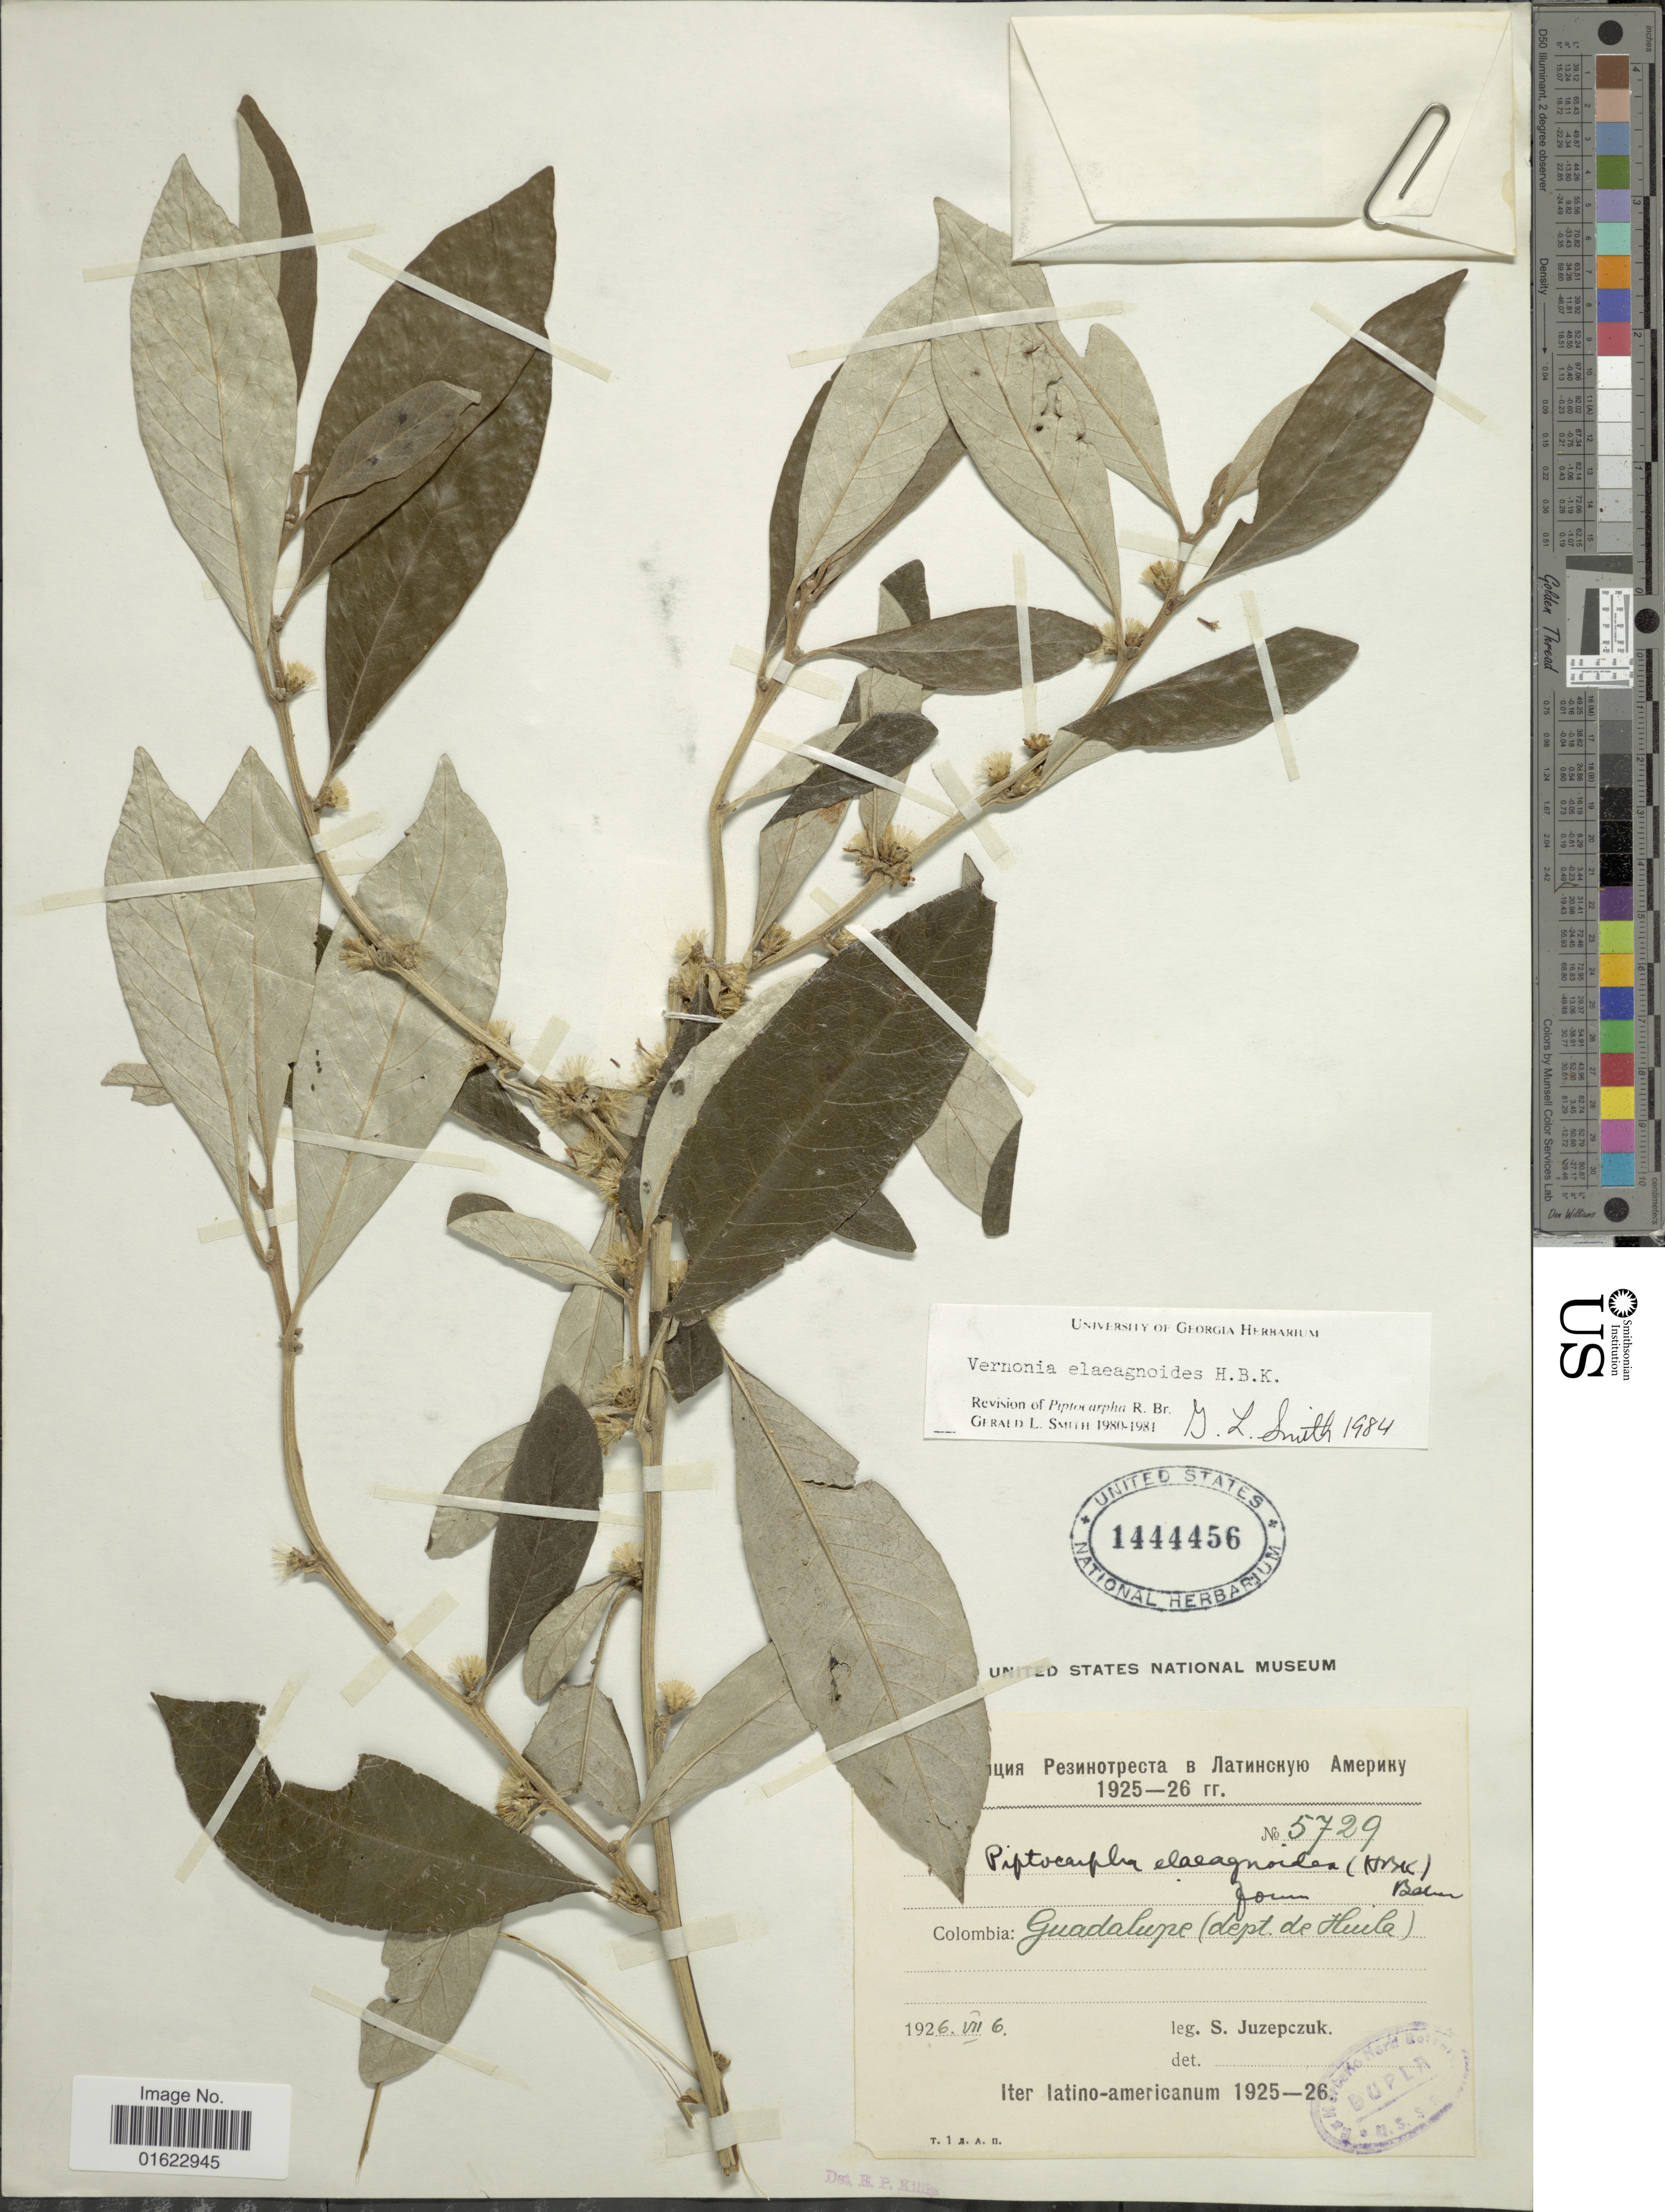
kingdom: Plantae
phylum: Tracheophyta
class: Magnoliopsida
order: Asterales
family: Asteraceae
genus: Pseudopiptocarpha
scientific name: Pseudopiptocarpha eleagnoides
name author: (Kunth) H. Rob.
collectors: S. V. Juzepczuk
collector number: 5729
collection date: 1926-07-06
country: Colombia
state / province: Huila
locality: Colombia: Guadalupe (Dept. de Huila).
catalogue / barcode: US 1444456